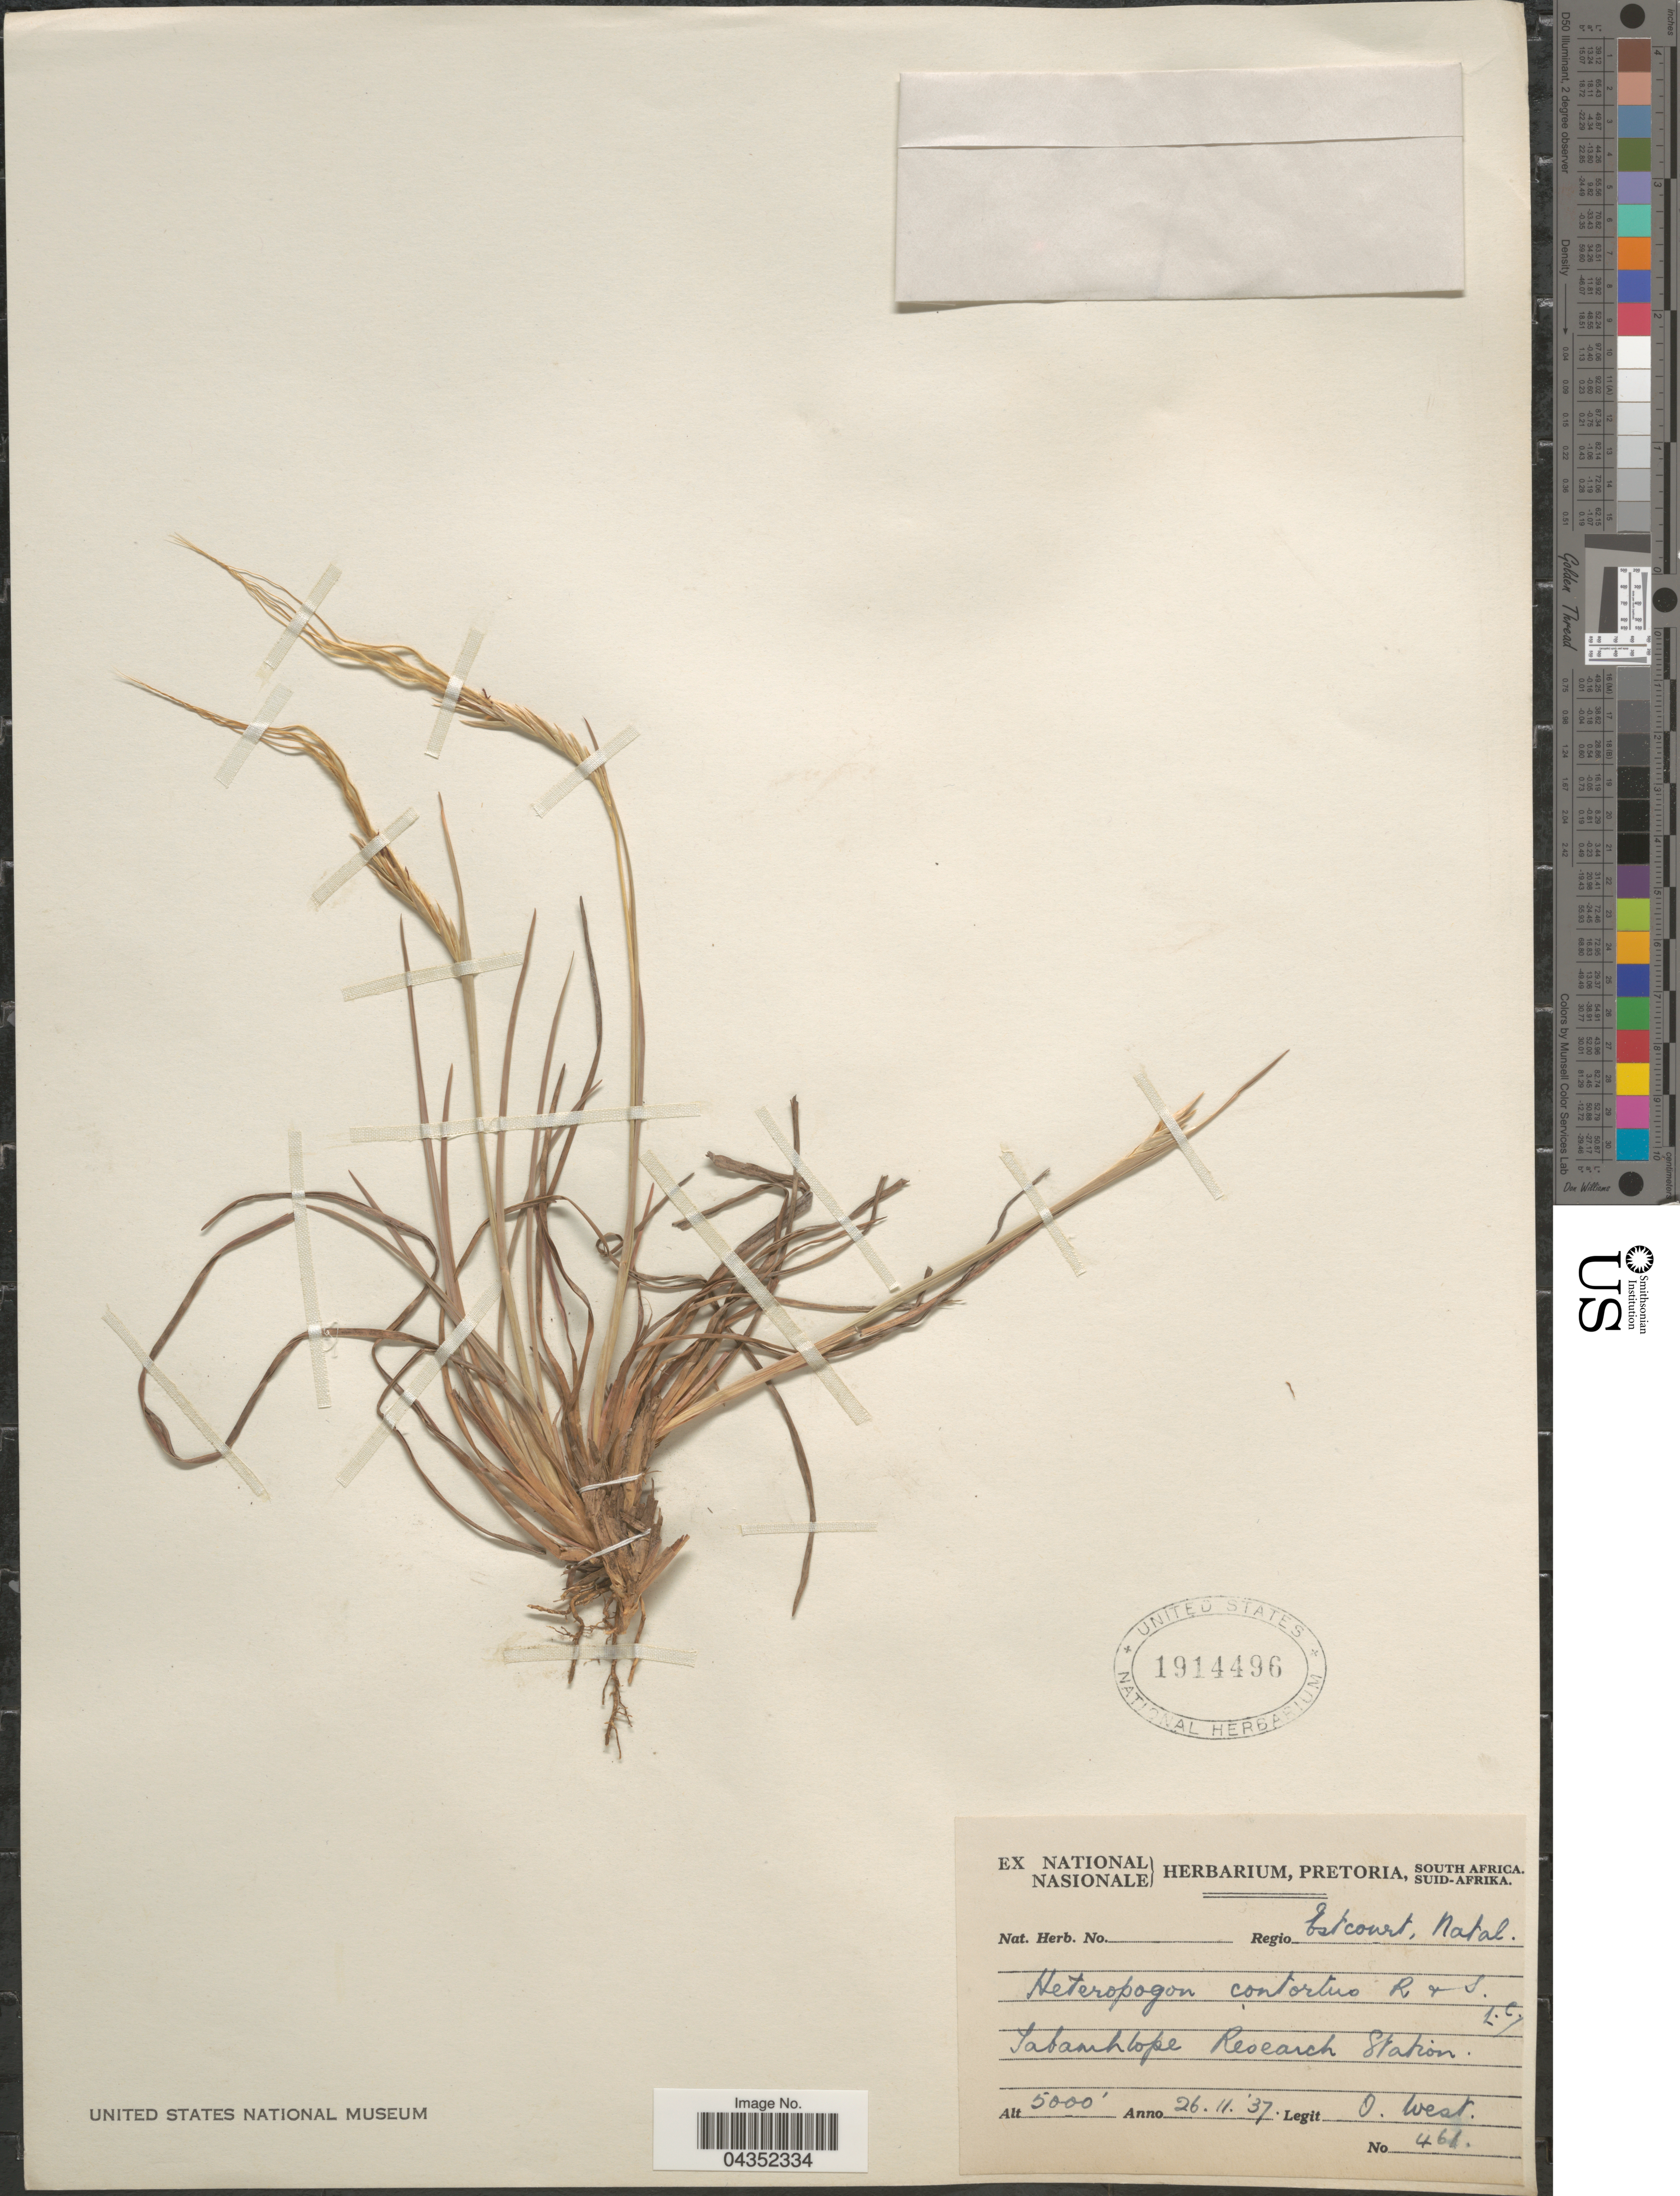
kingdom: Plantae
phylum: Tracheophyta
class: Liliopsida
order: Poales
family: Poaceae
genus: Heteropogon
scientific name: Heteropogon contortus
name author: (L.) P. Beauv. ex Roem. & Schult.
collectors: O. West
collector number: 461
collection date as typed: Transcribed d/m/y: 26/11/37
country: South Africa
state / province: KwaZulu-Natal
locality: Regio Estcourt, Natal. Tabamhlope Research Station.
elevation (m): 1524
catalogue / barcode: US 1914496